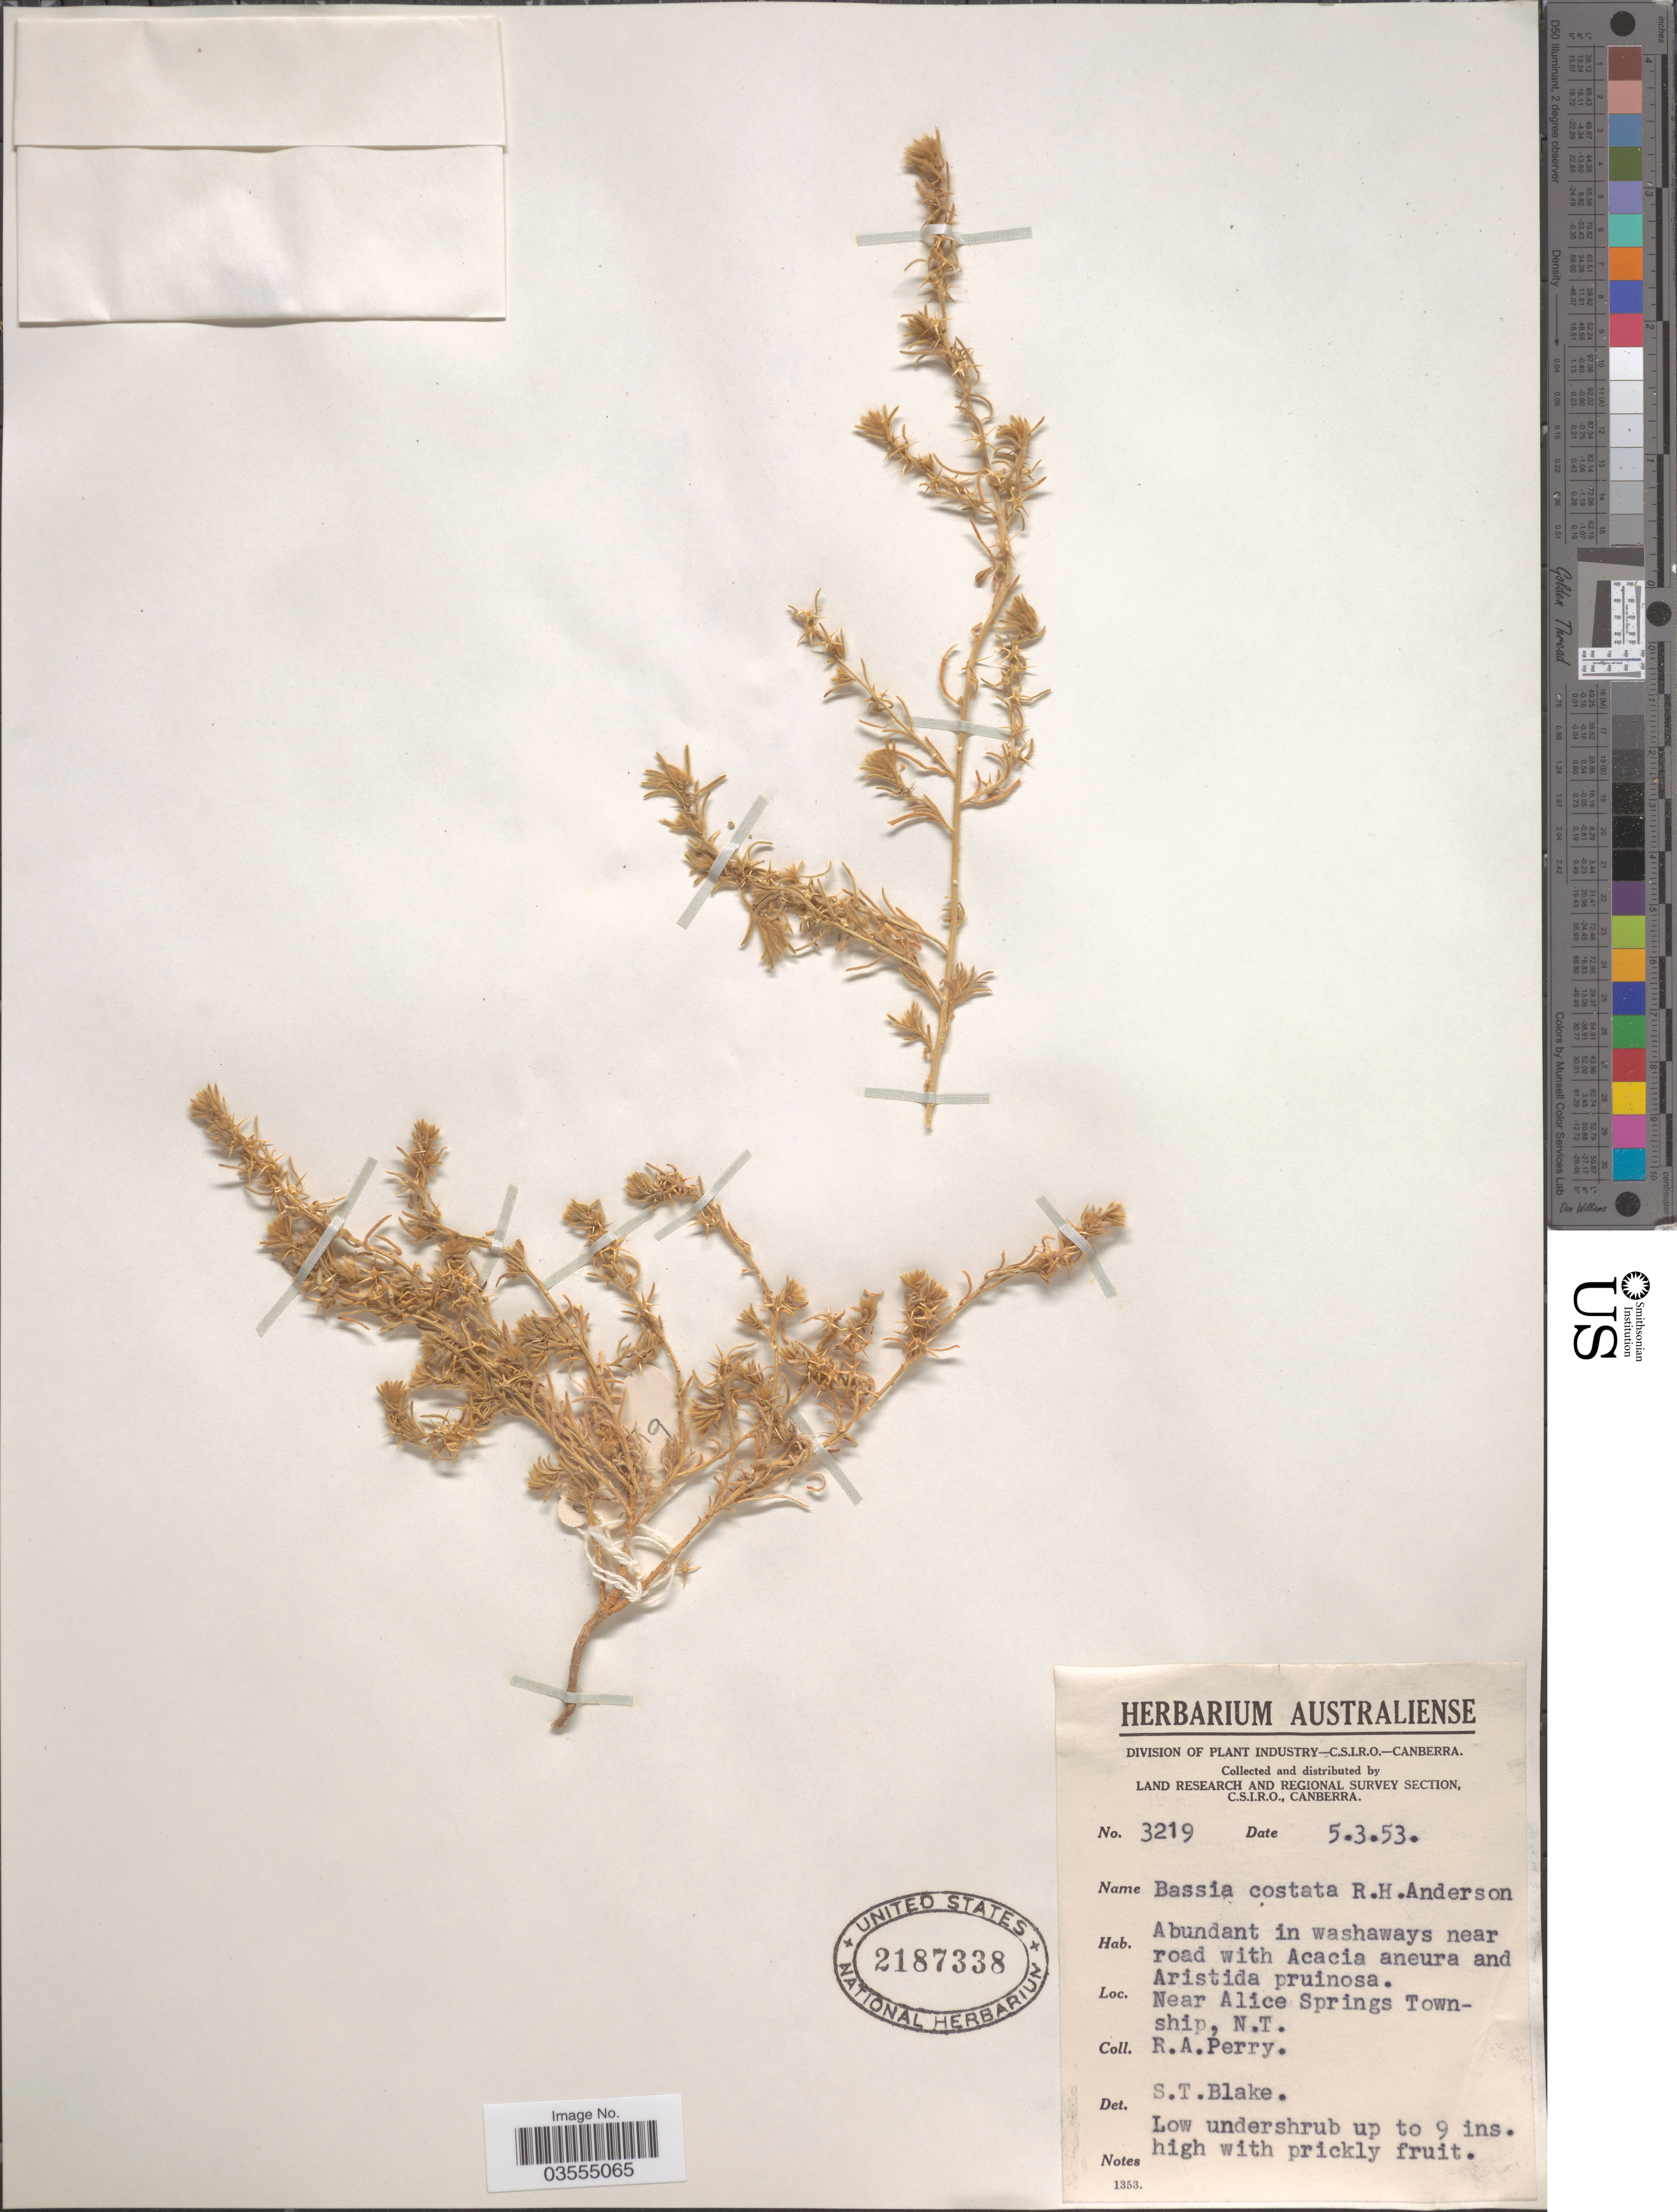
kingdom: Plantae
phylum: Tracheophyta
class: Magnoliopsida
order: Caryophyllales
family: Amaranthaceae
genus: Sclerolaena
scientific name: Sclerolaena costata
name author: (R.H. Anderson) A.J. Scott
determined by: Curry, S.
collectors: Perry, R. A.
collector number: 3219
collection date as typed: Transcribed d/m/y: 5/3/53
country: Australia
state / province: Northern Territory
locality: Near Alice Springs Township.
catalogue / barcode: US 2187338